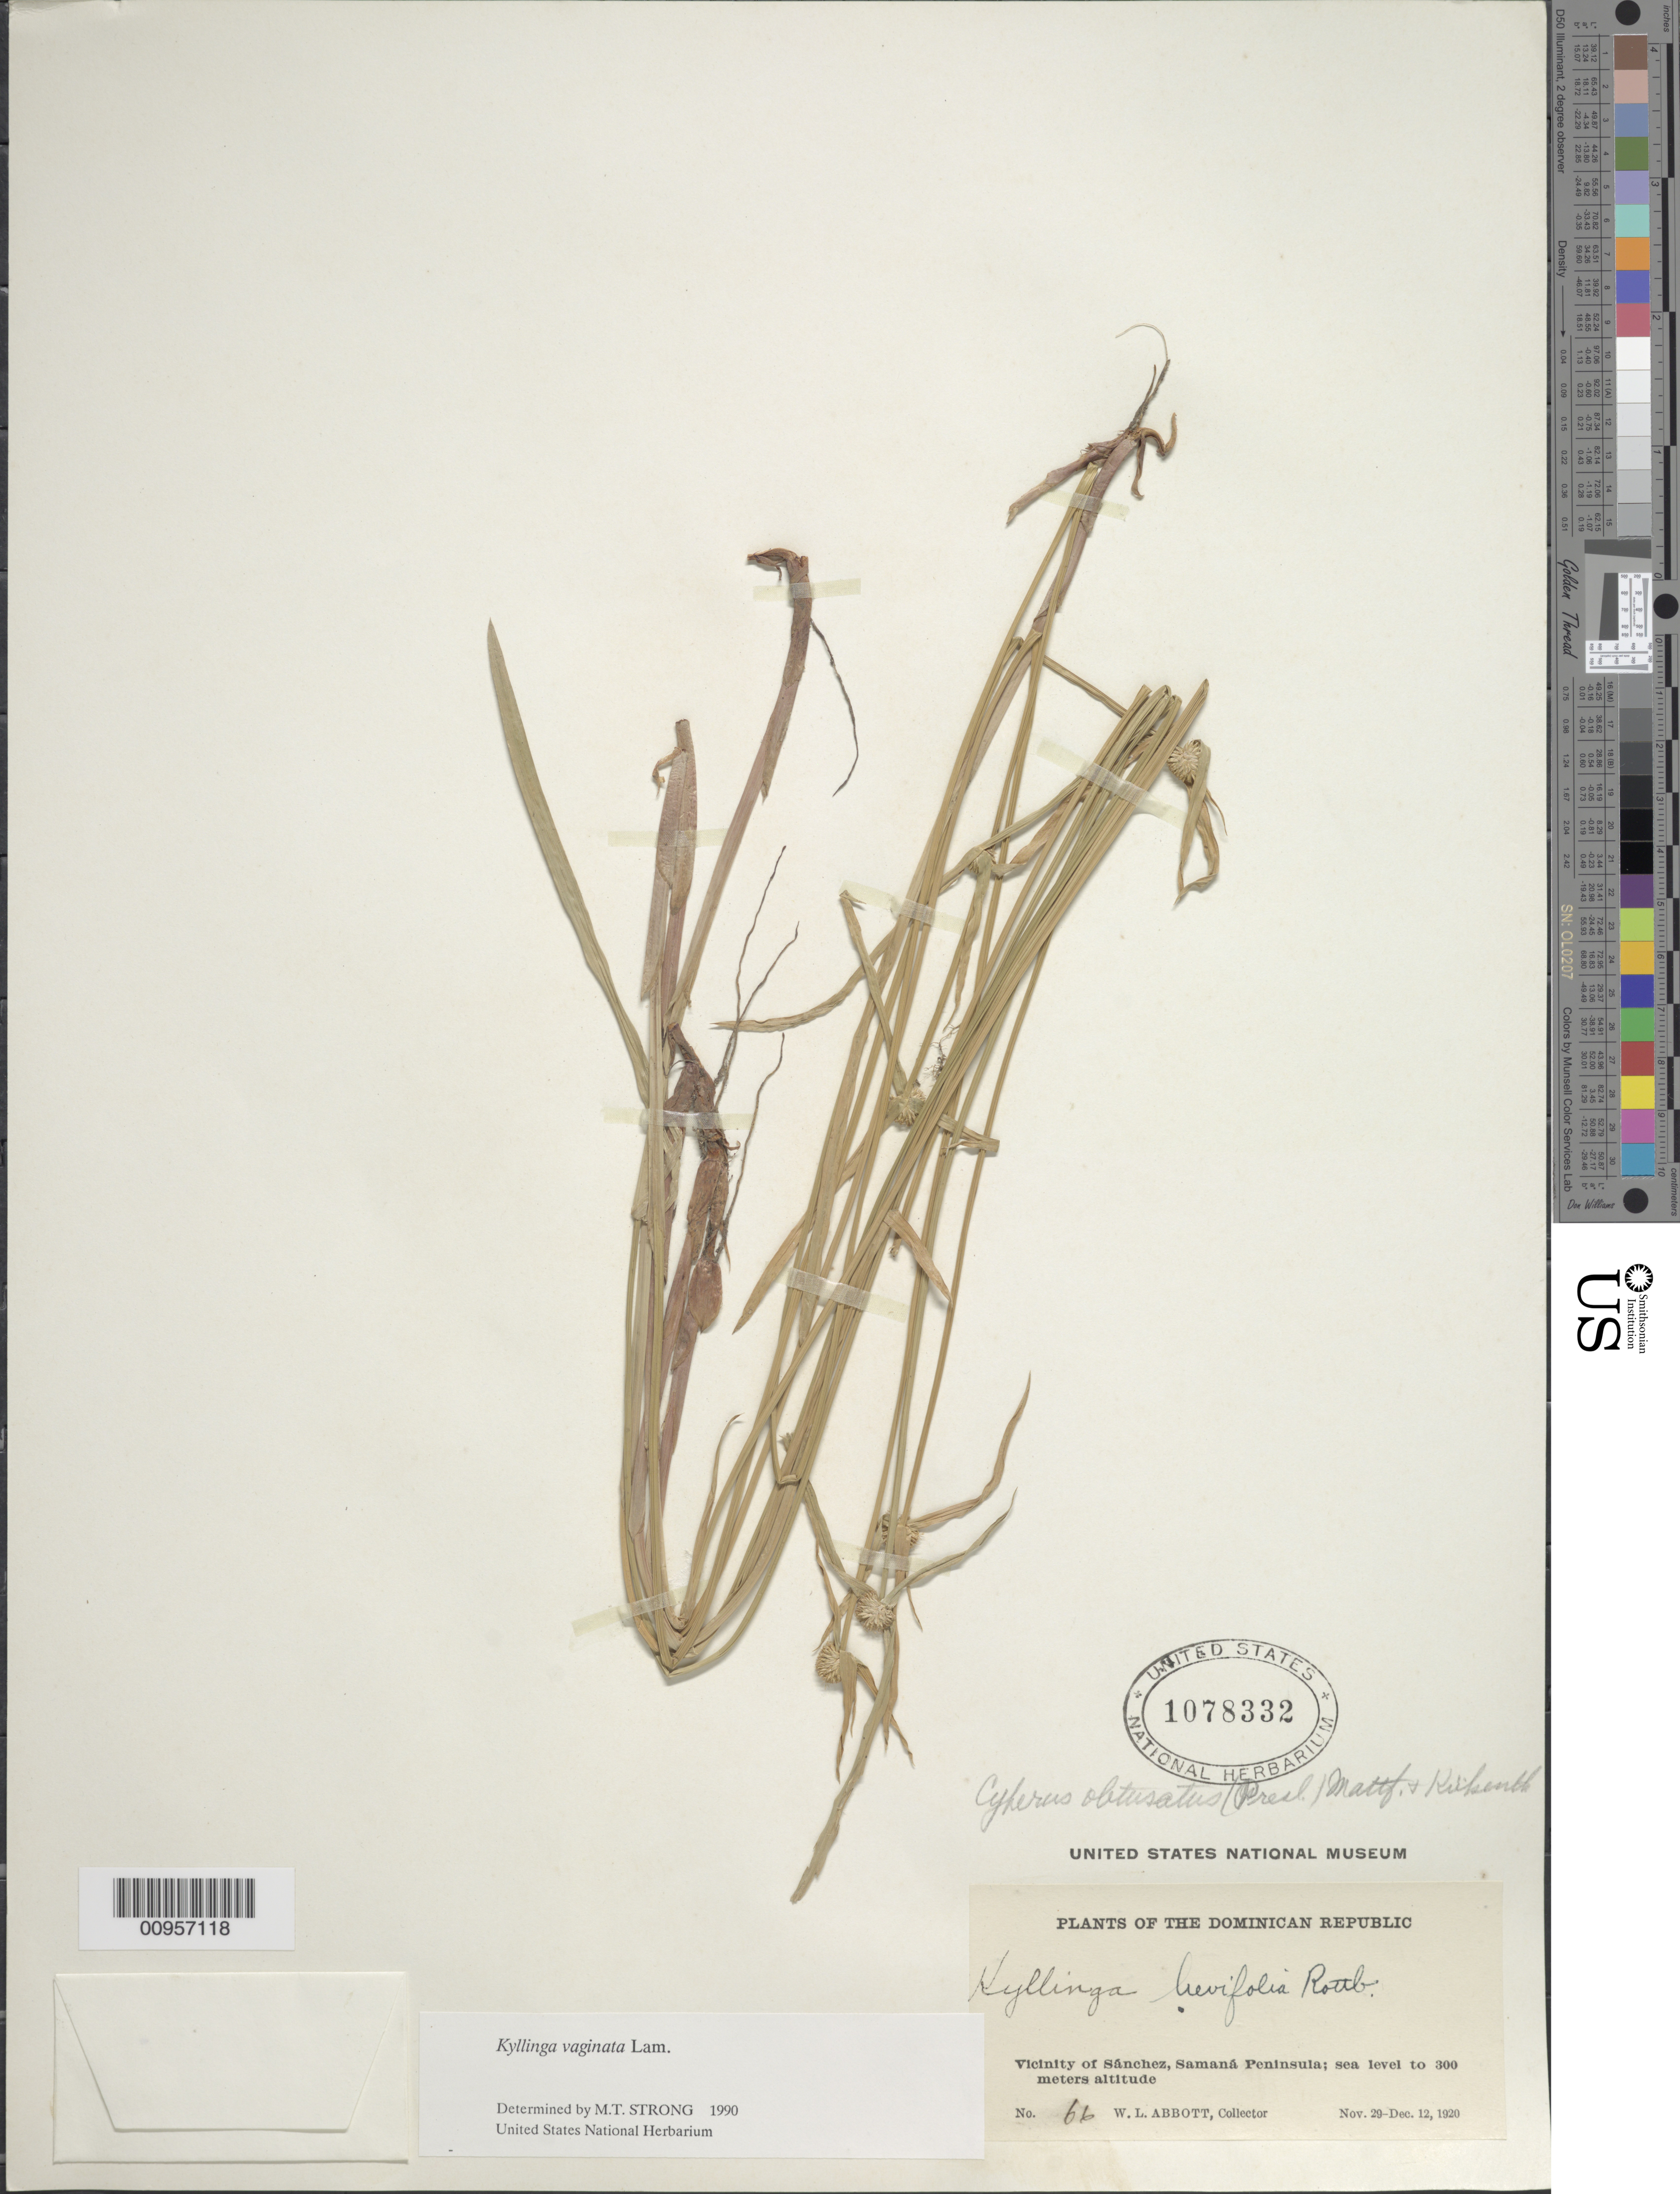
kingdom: Plantae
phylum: Tracheophyta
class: Liliopsida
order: Poales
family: Cyperaceae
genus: Cyperus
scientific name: Cyperus obtusatus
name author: (J. Presl & C. Presl) Mattf. & Kük.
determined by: Strong, M. T., (US), Smithsonian Institution - National Museum of Natural History (UNITED STATES)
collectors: W. L. Abbott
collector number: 66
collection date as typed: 29 Nov 1920 to 12 Dec 1920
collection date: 1920-11-29/1920-12-12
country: Dominican Republic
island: Hispaniola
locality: Vicinity of Sánchez, Samaná Peninsula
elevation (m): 0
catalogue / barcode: US 1078332